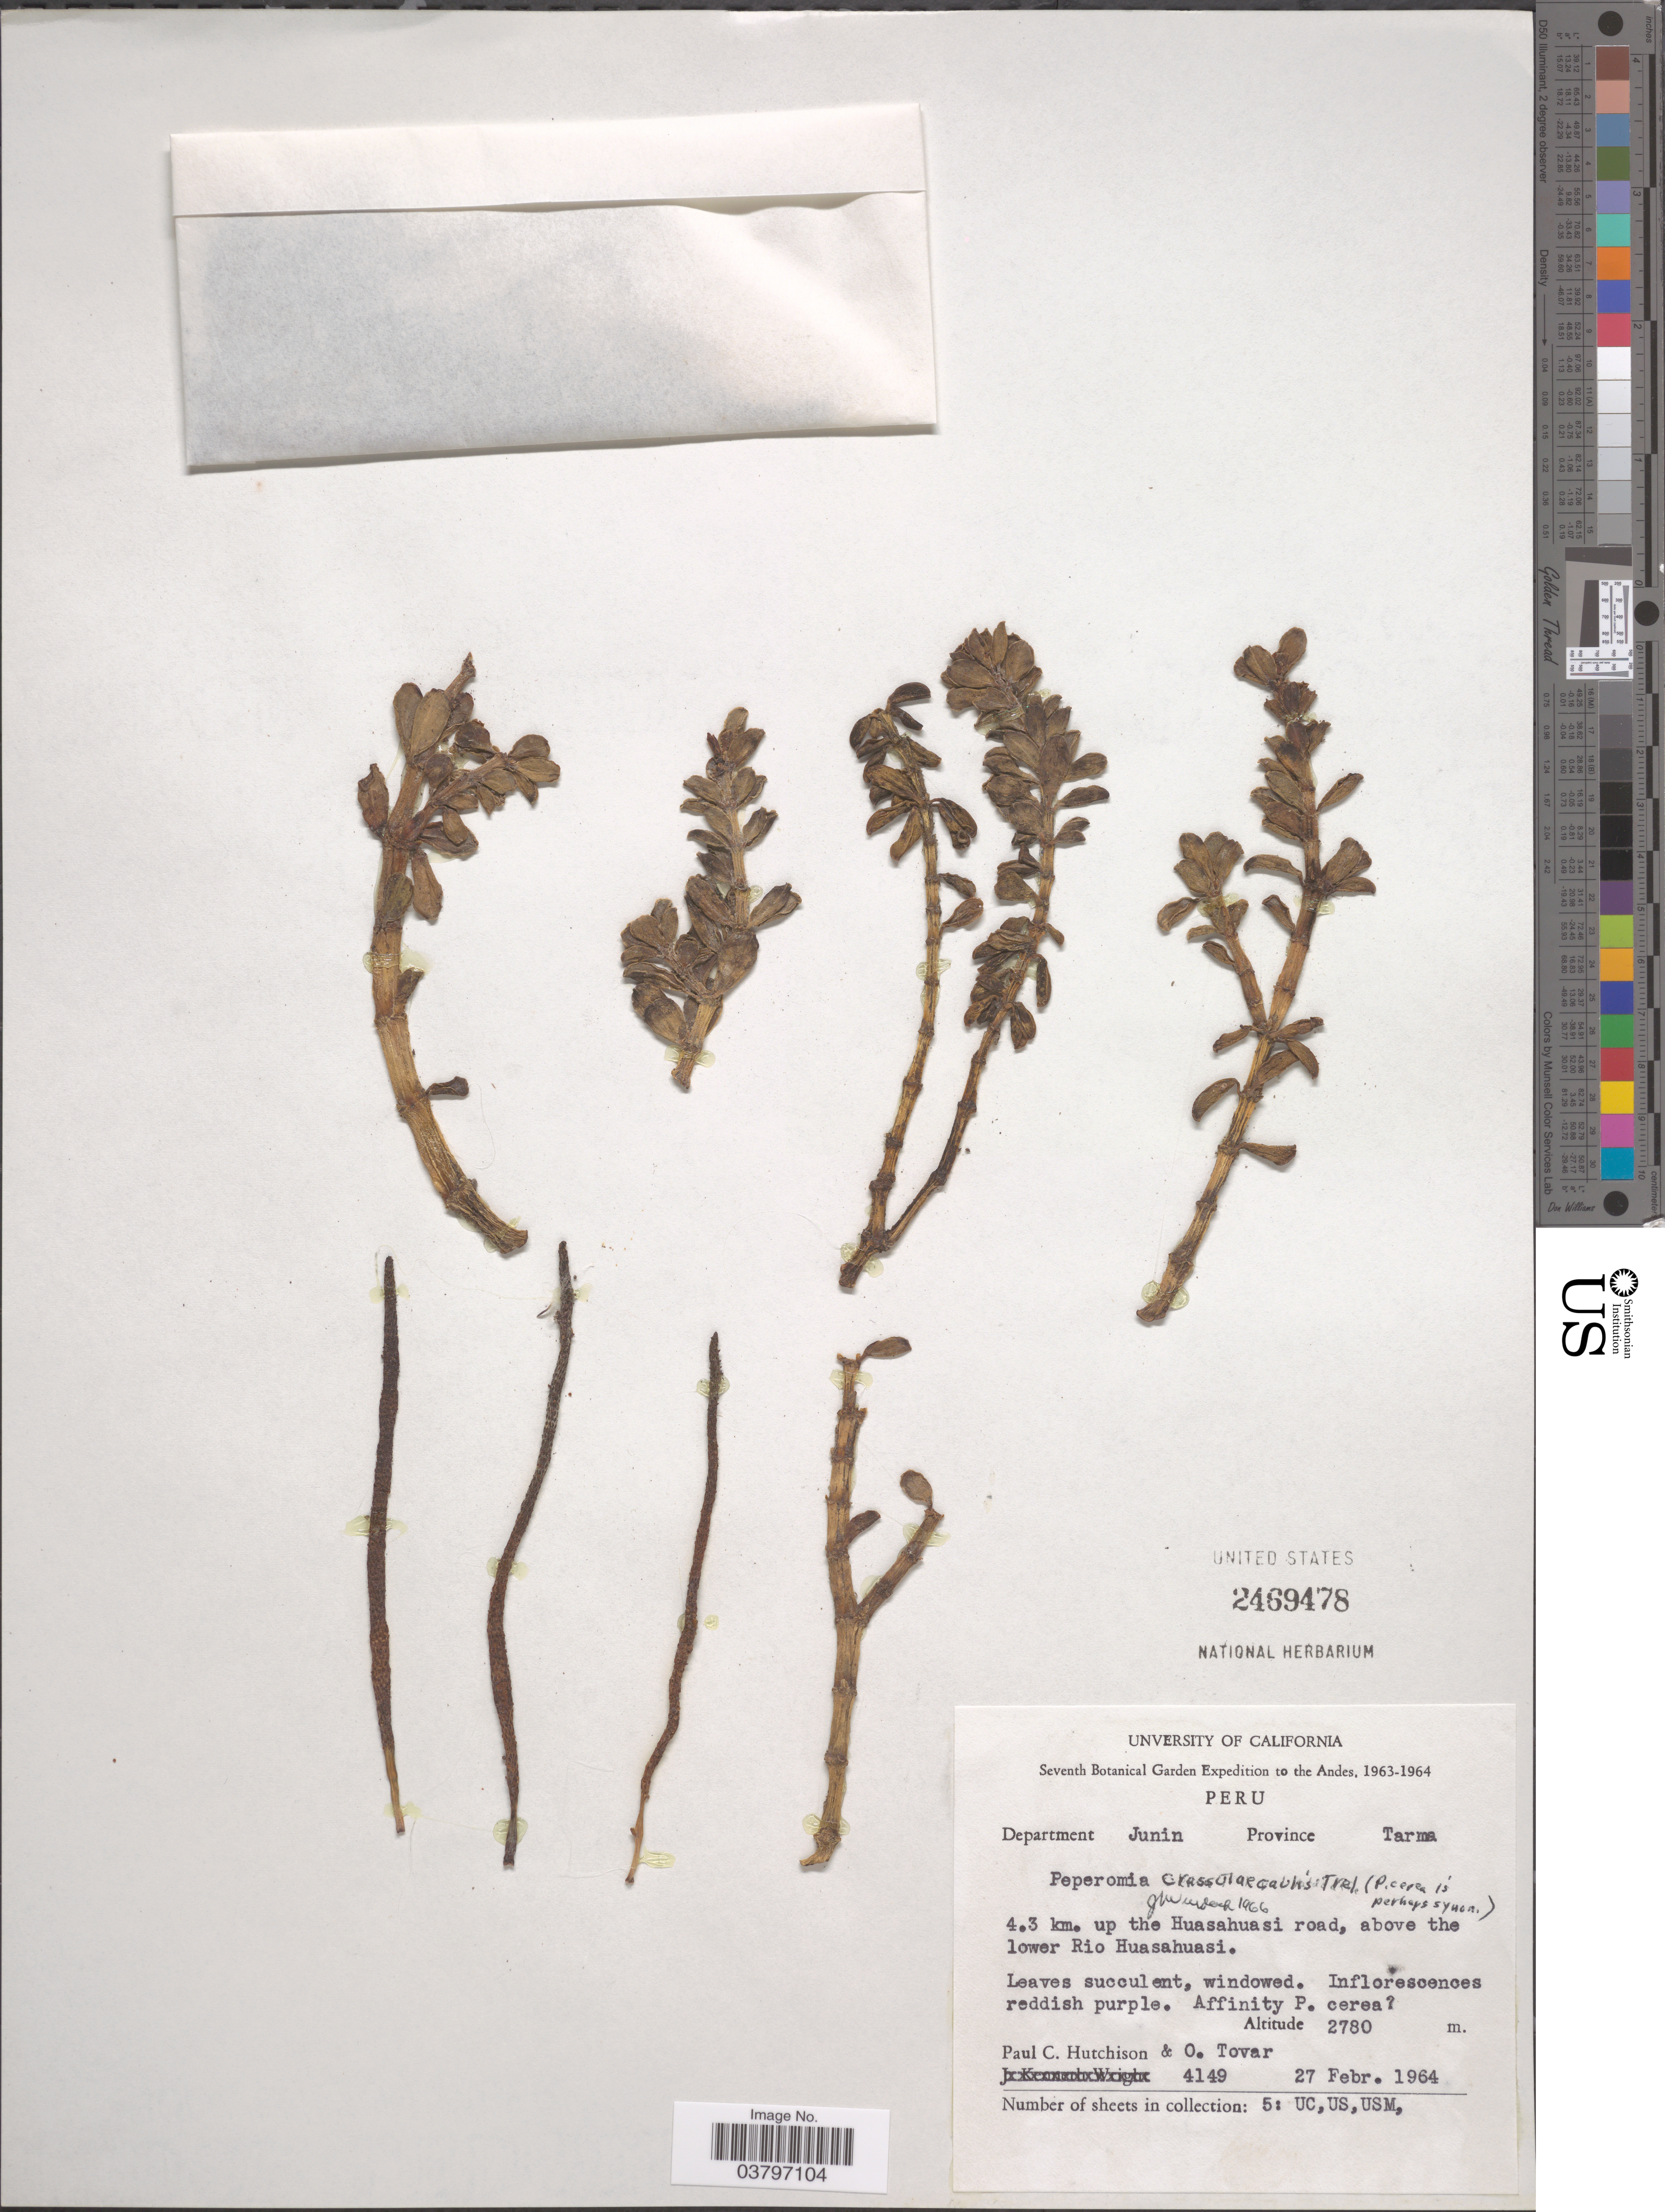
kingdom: Plantae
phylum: Tracheophyta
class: Magnoliopsida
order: Piperales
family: Piperaceae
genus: Peperomia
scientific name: Peperomia crassulaecaulis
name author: Trel. in J.F. Macbr.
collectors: P. C. Hutchison & Ó. Tovar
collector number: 4149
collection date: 1964-02-27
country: Peru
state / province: Junín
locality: The Andes. Department Junin. Province Tarma. 4.3 km. up the Huasahuasi road, above the lower Rio Huasihuasi.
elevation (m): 2780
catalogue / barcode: US 2469478